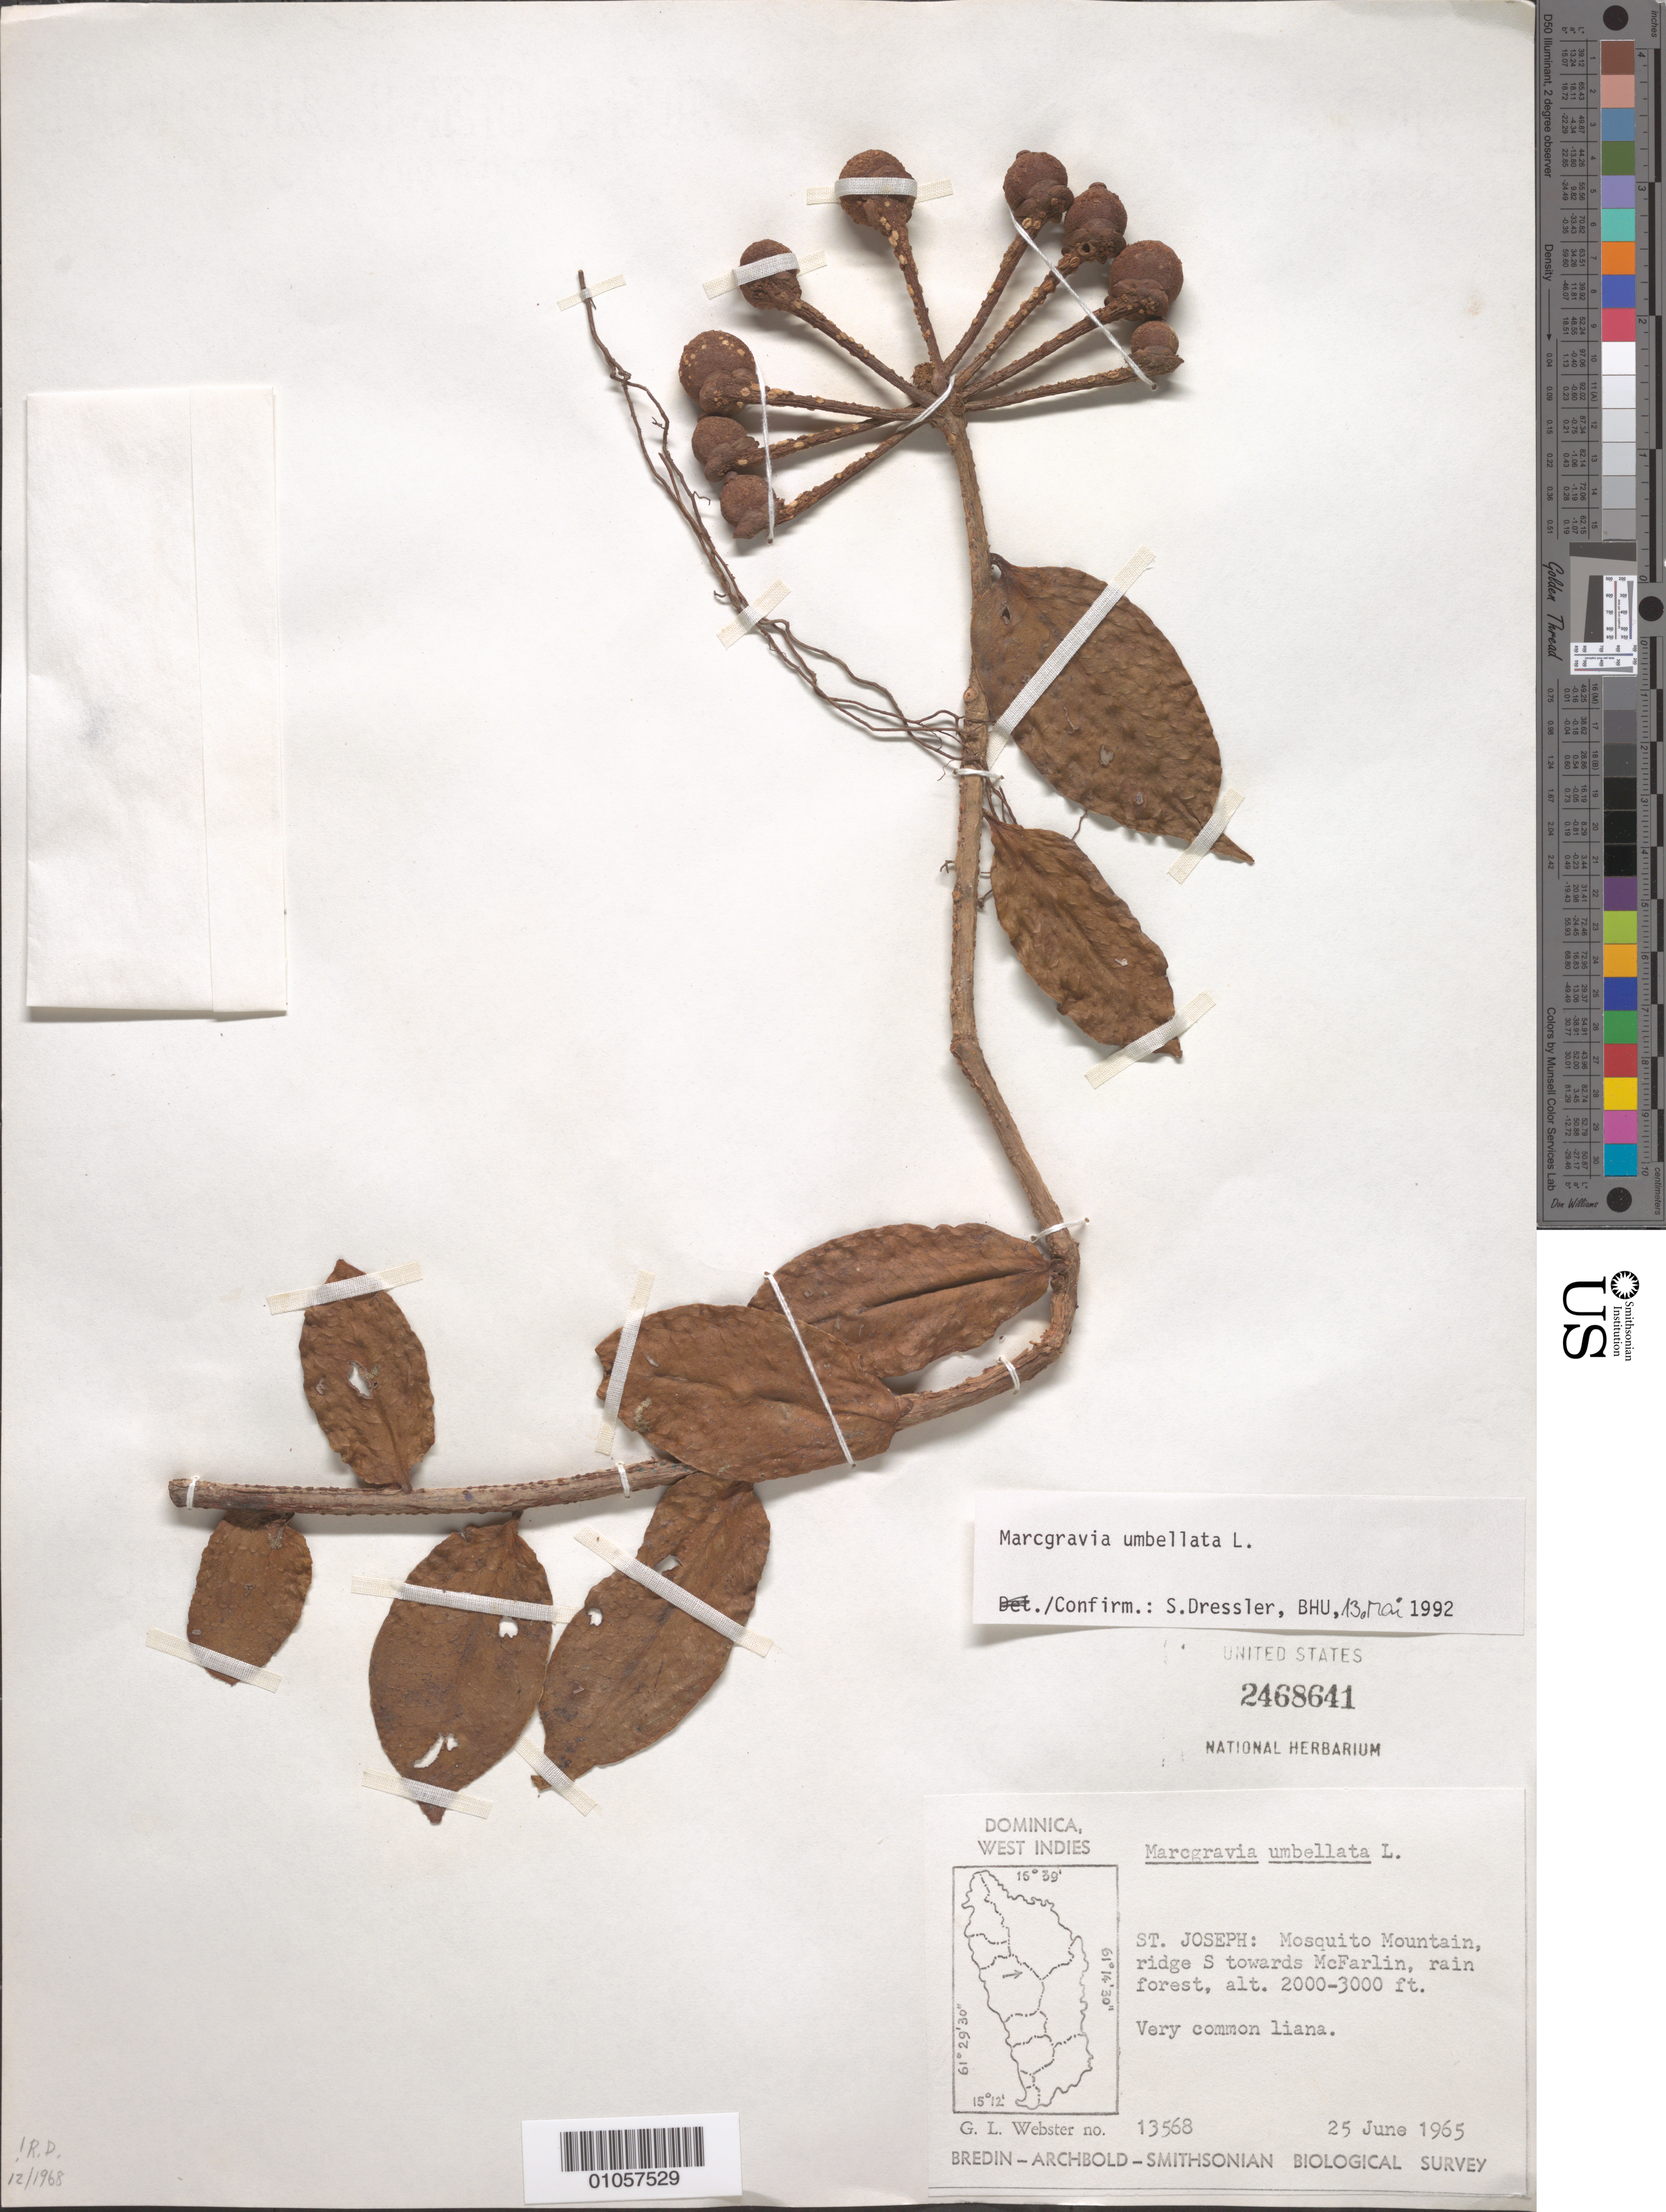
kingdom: Plantae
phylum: Tracheophyta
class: Magnoliopsida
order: Ericales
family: Marcgraviaceae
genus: Marcgravia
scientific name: Marcgravia umbellata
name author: L.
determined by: Dressler, S., (FR), Forschungsinstitut Und Naturmuseum Senckenberg (GERMANY)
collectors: G. L. Webster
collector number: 13568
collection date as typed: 25 Jun 1965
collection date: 1965-06-25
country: Dominica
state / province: St. Joseph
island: Dominica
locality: Mosquito Mountain, ridge S towards McFarlin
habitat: Rainforest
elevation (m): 610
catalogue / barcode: US 2468641